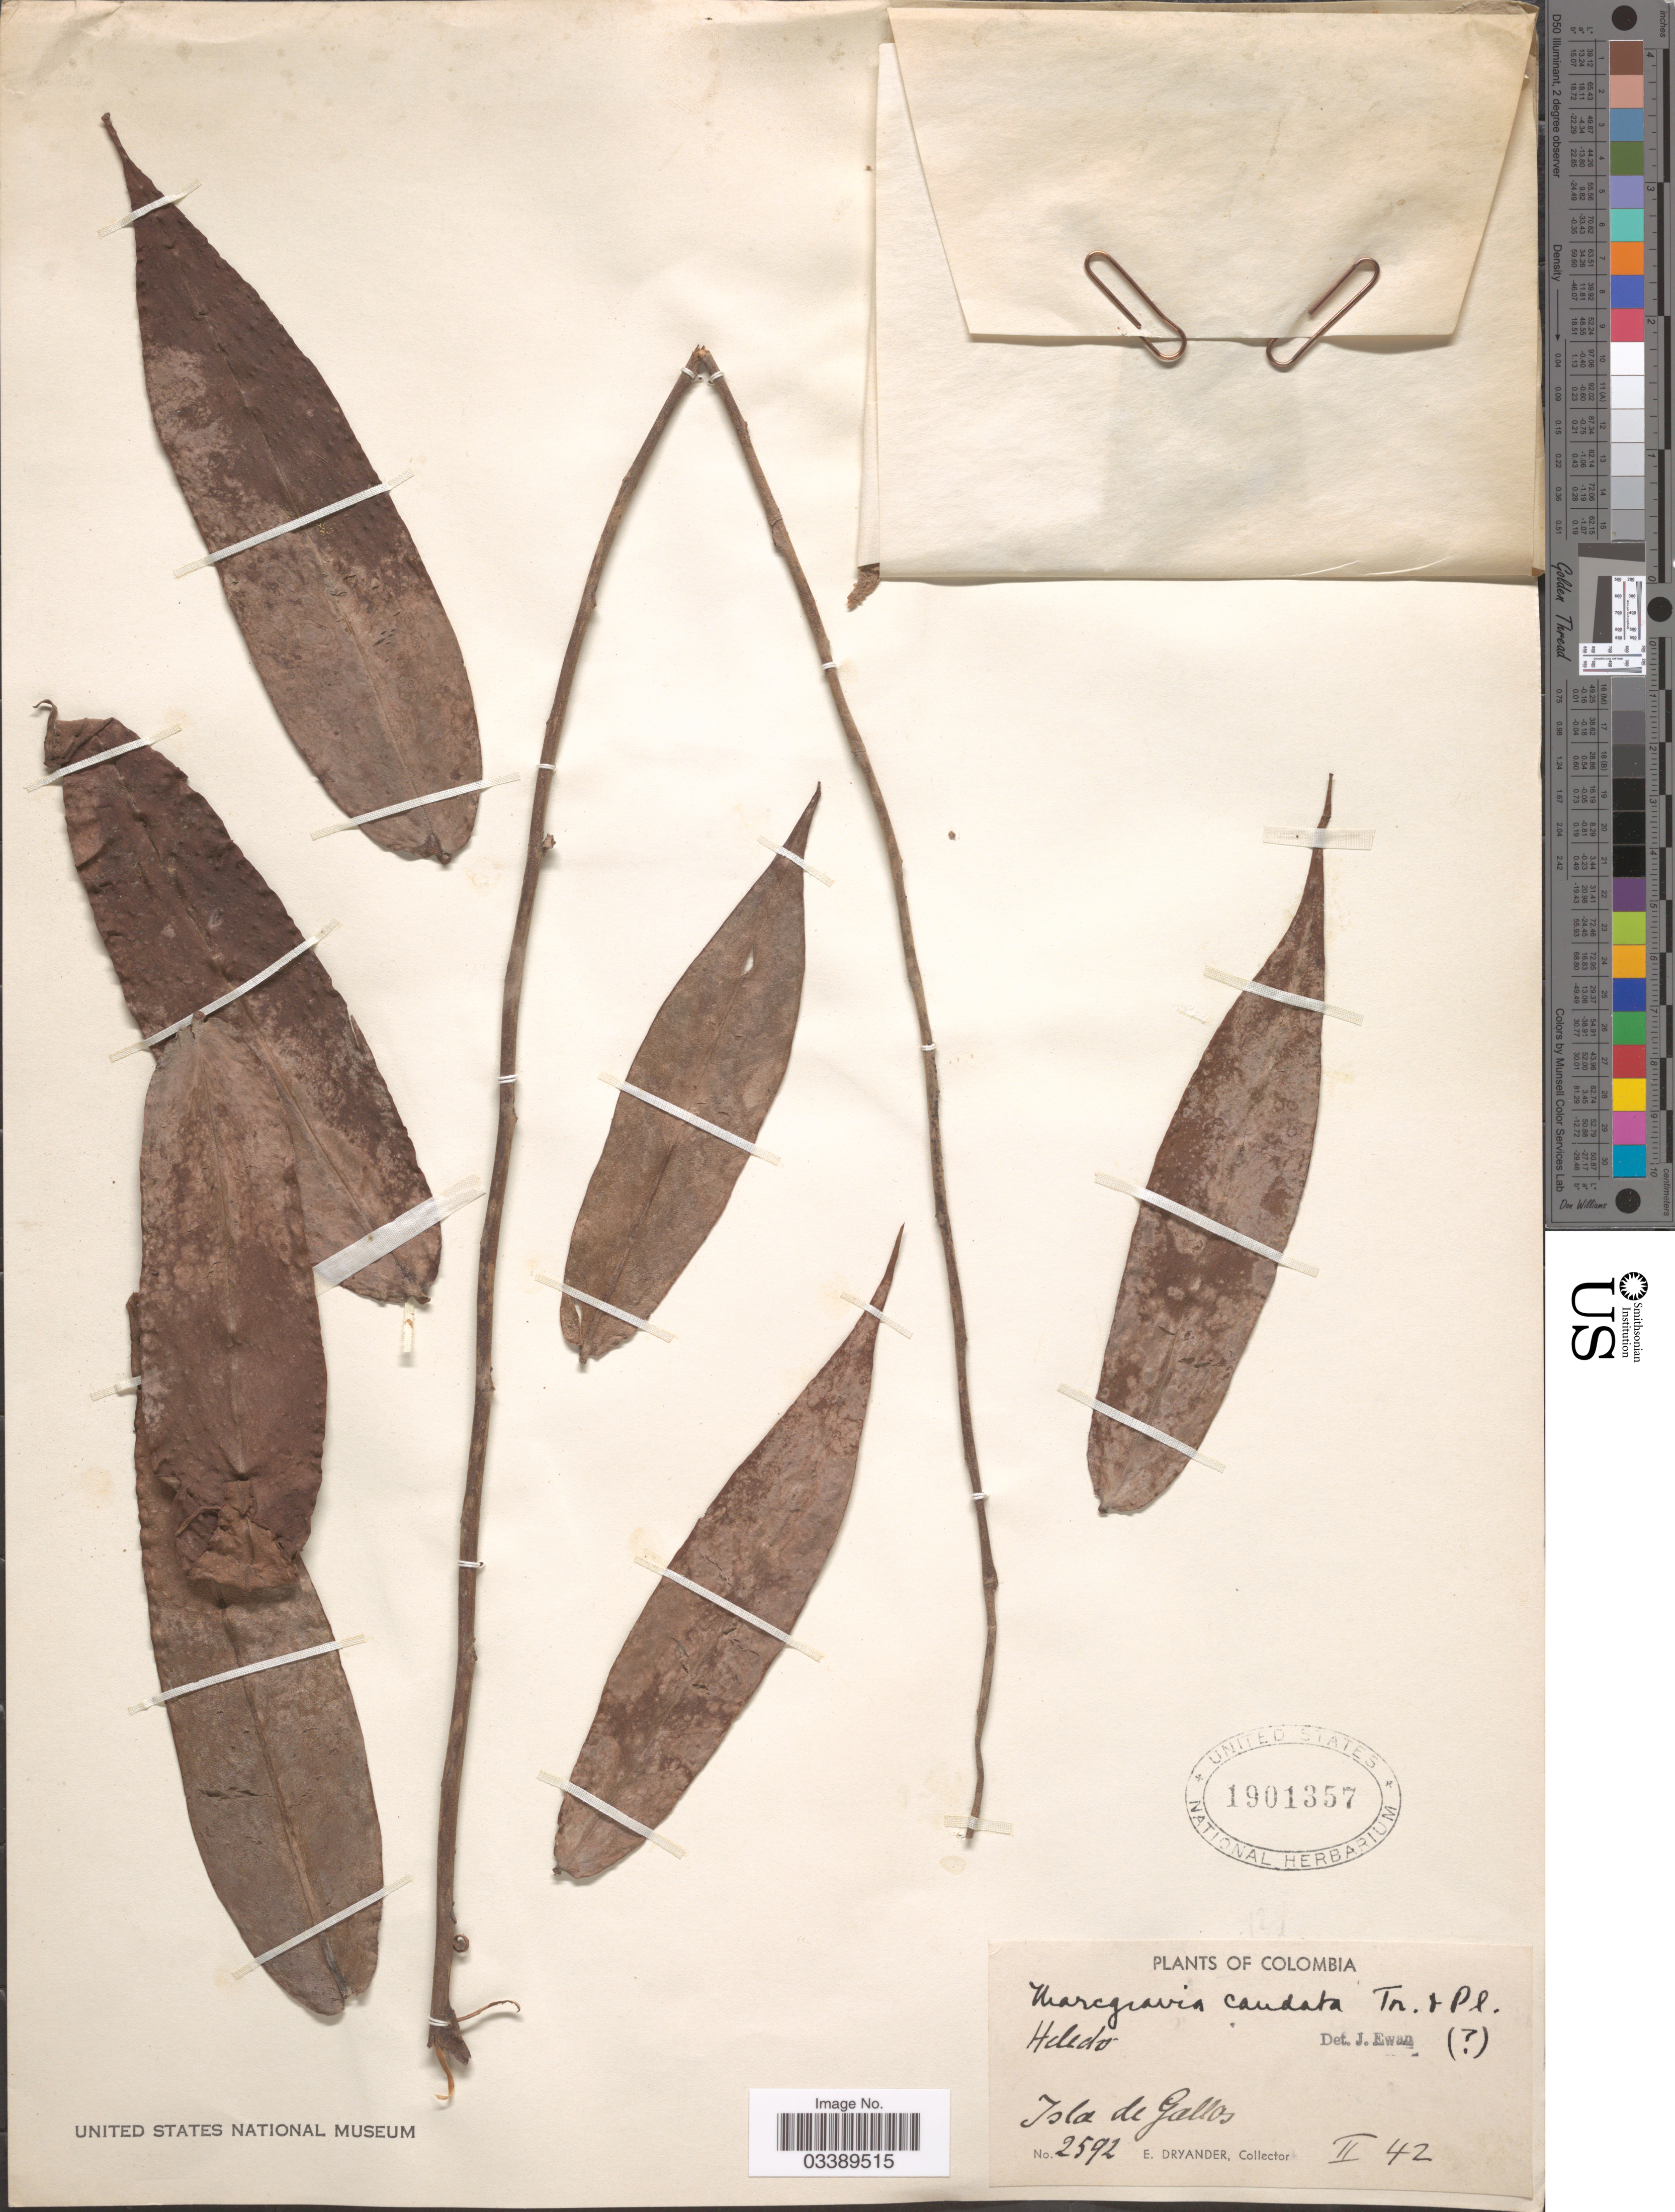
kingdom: Plantae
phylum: Tracheophyta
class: Magnoliopsida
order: Ericales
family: Marcgraviaceae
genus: Marcgravia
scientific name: Marcgravia caudata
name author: Triana & Planch.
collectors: E. Dryander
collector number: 2592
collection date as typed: Transcribed d/m/y: /2/42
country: Colombia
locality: Isla de Gallos.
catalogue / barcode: US 1901357